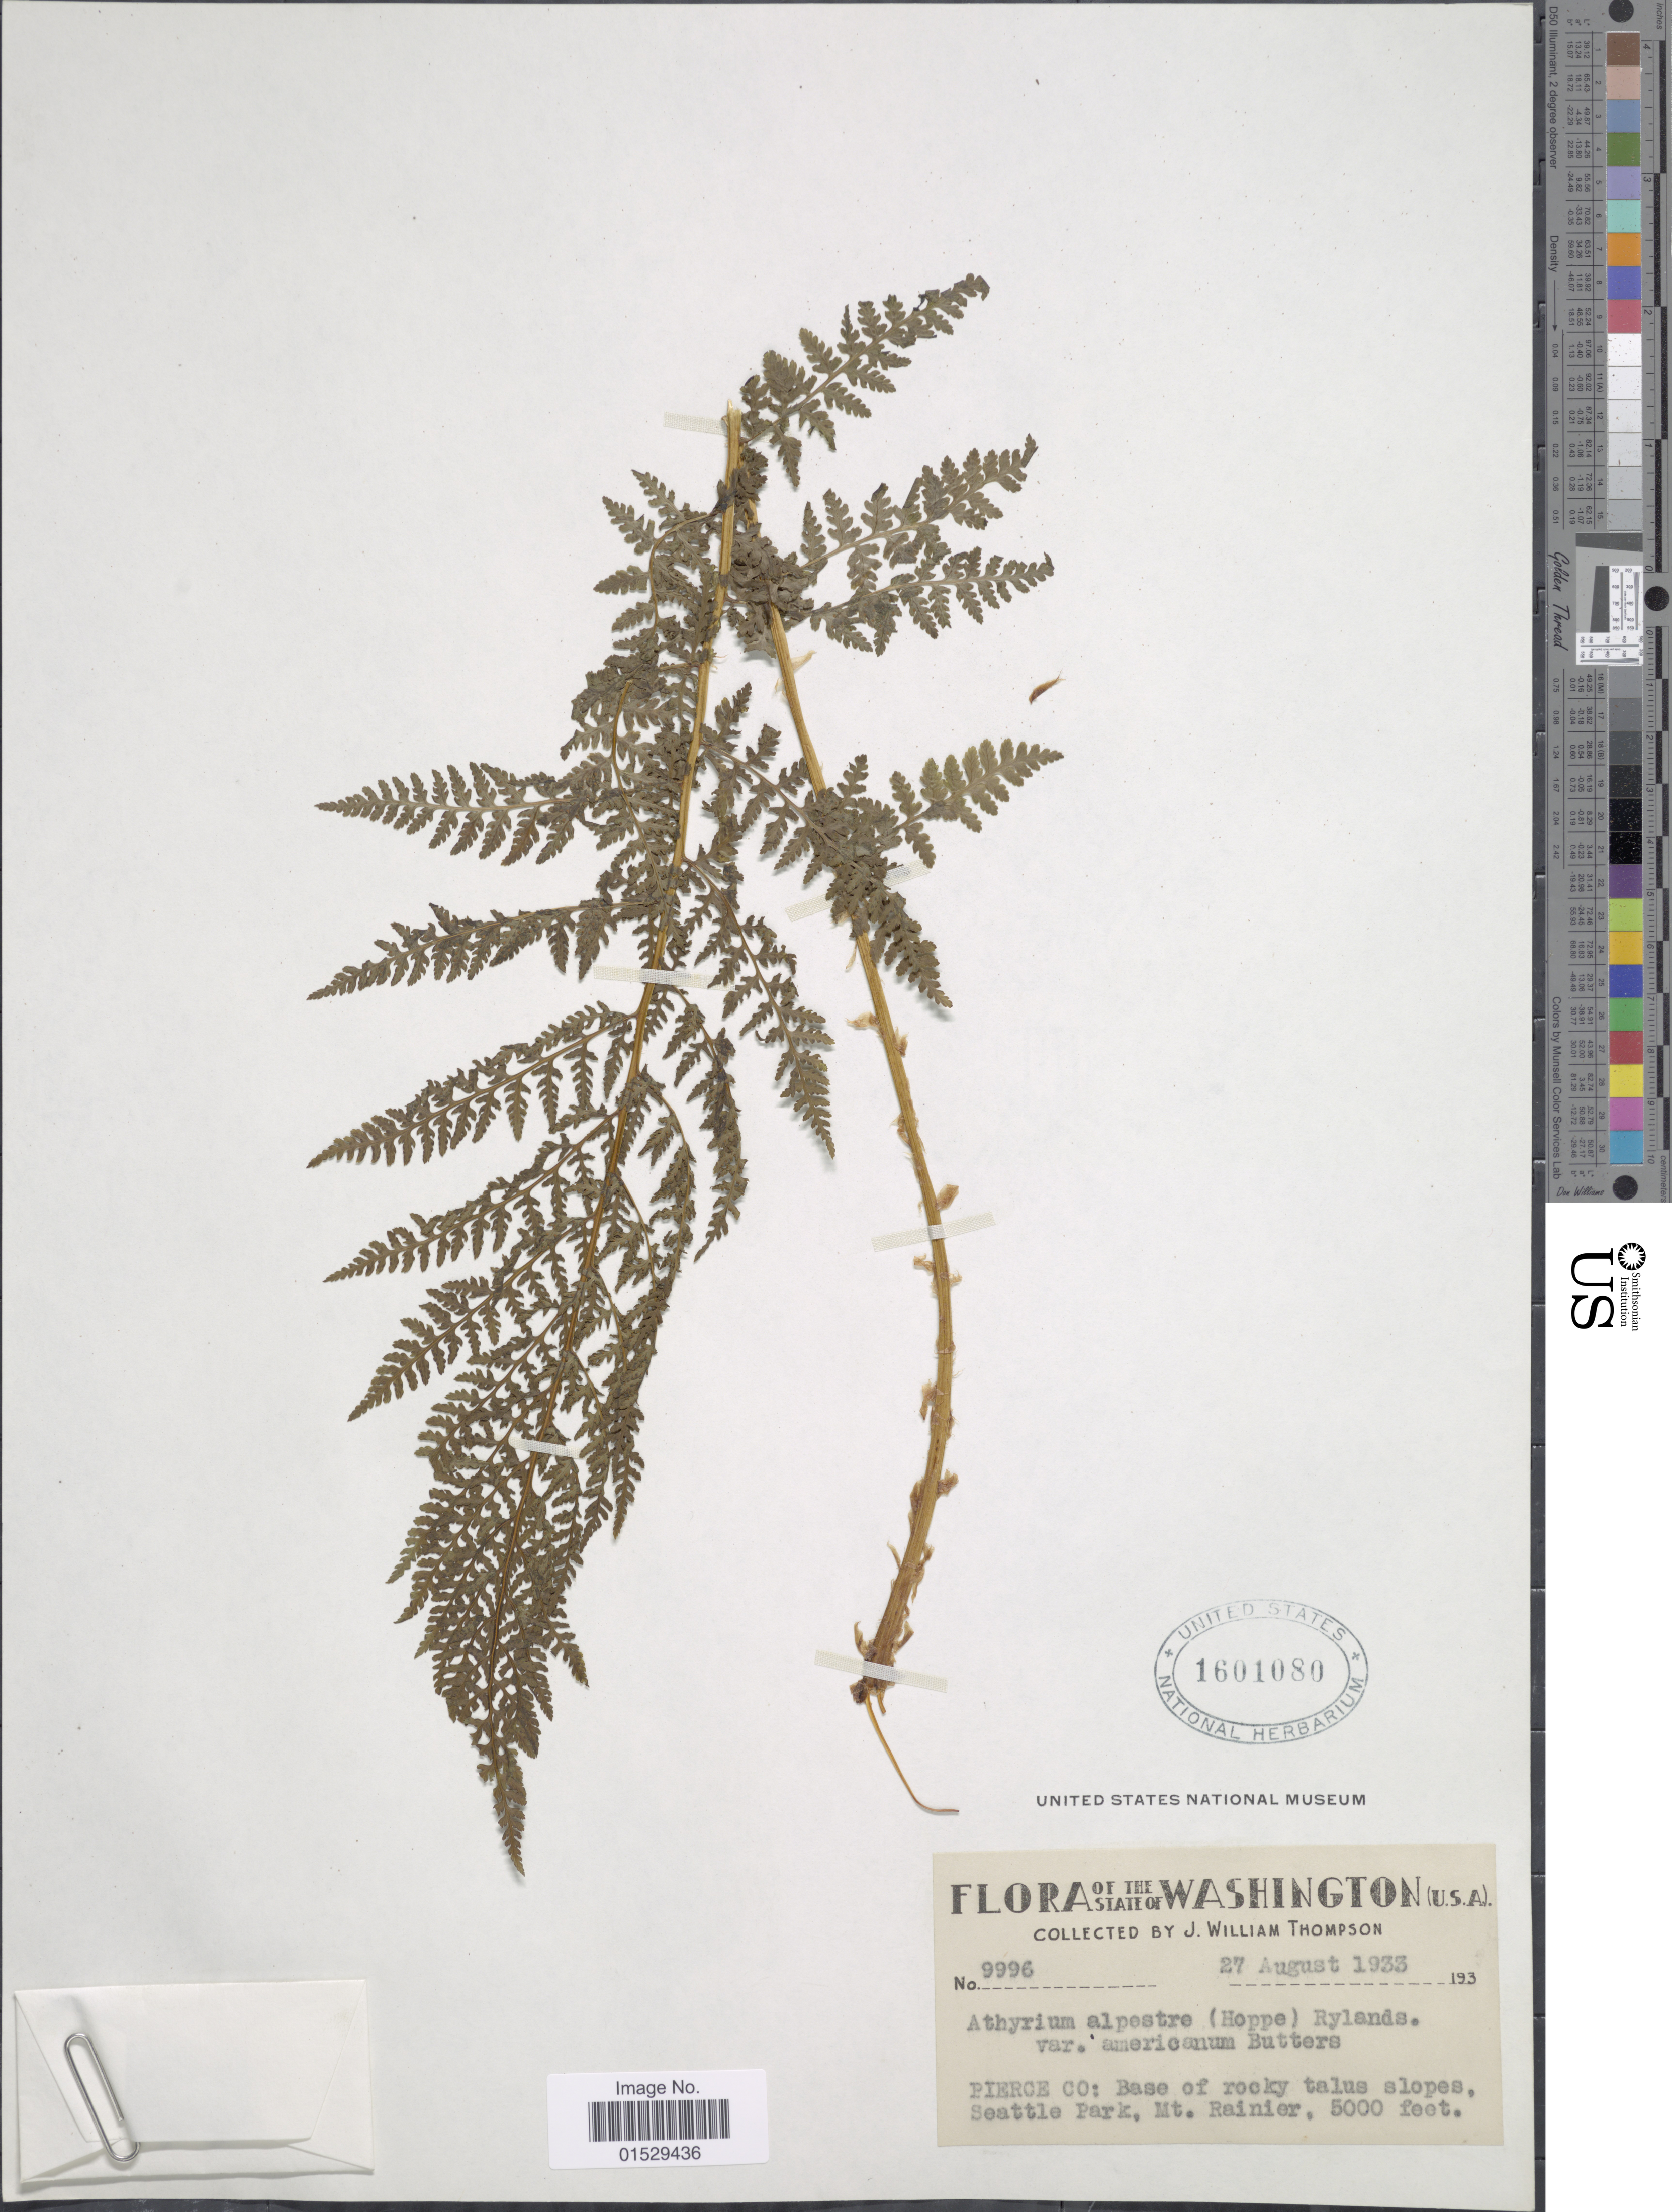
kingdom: Plantae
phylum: Tracheophyta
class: Polypodiopsida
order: Polypodiales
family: Athyriaceae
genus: Athyrium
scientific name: Athyrium distentifolilum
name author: Tausch ex Opiz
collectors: J. W. Thompson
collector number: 9996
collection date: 1933-08-27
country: United States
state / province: Washington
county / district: Pierce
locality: State of Washington (U.S.A.), Pierce Co: Base of rocky talus slopes, Seattle Park, Mt. Rainier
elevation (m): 1524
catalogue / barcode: US 1601080